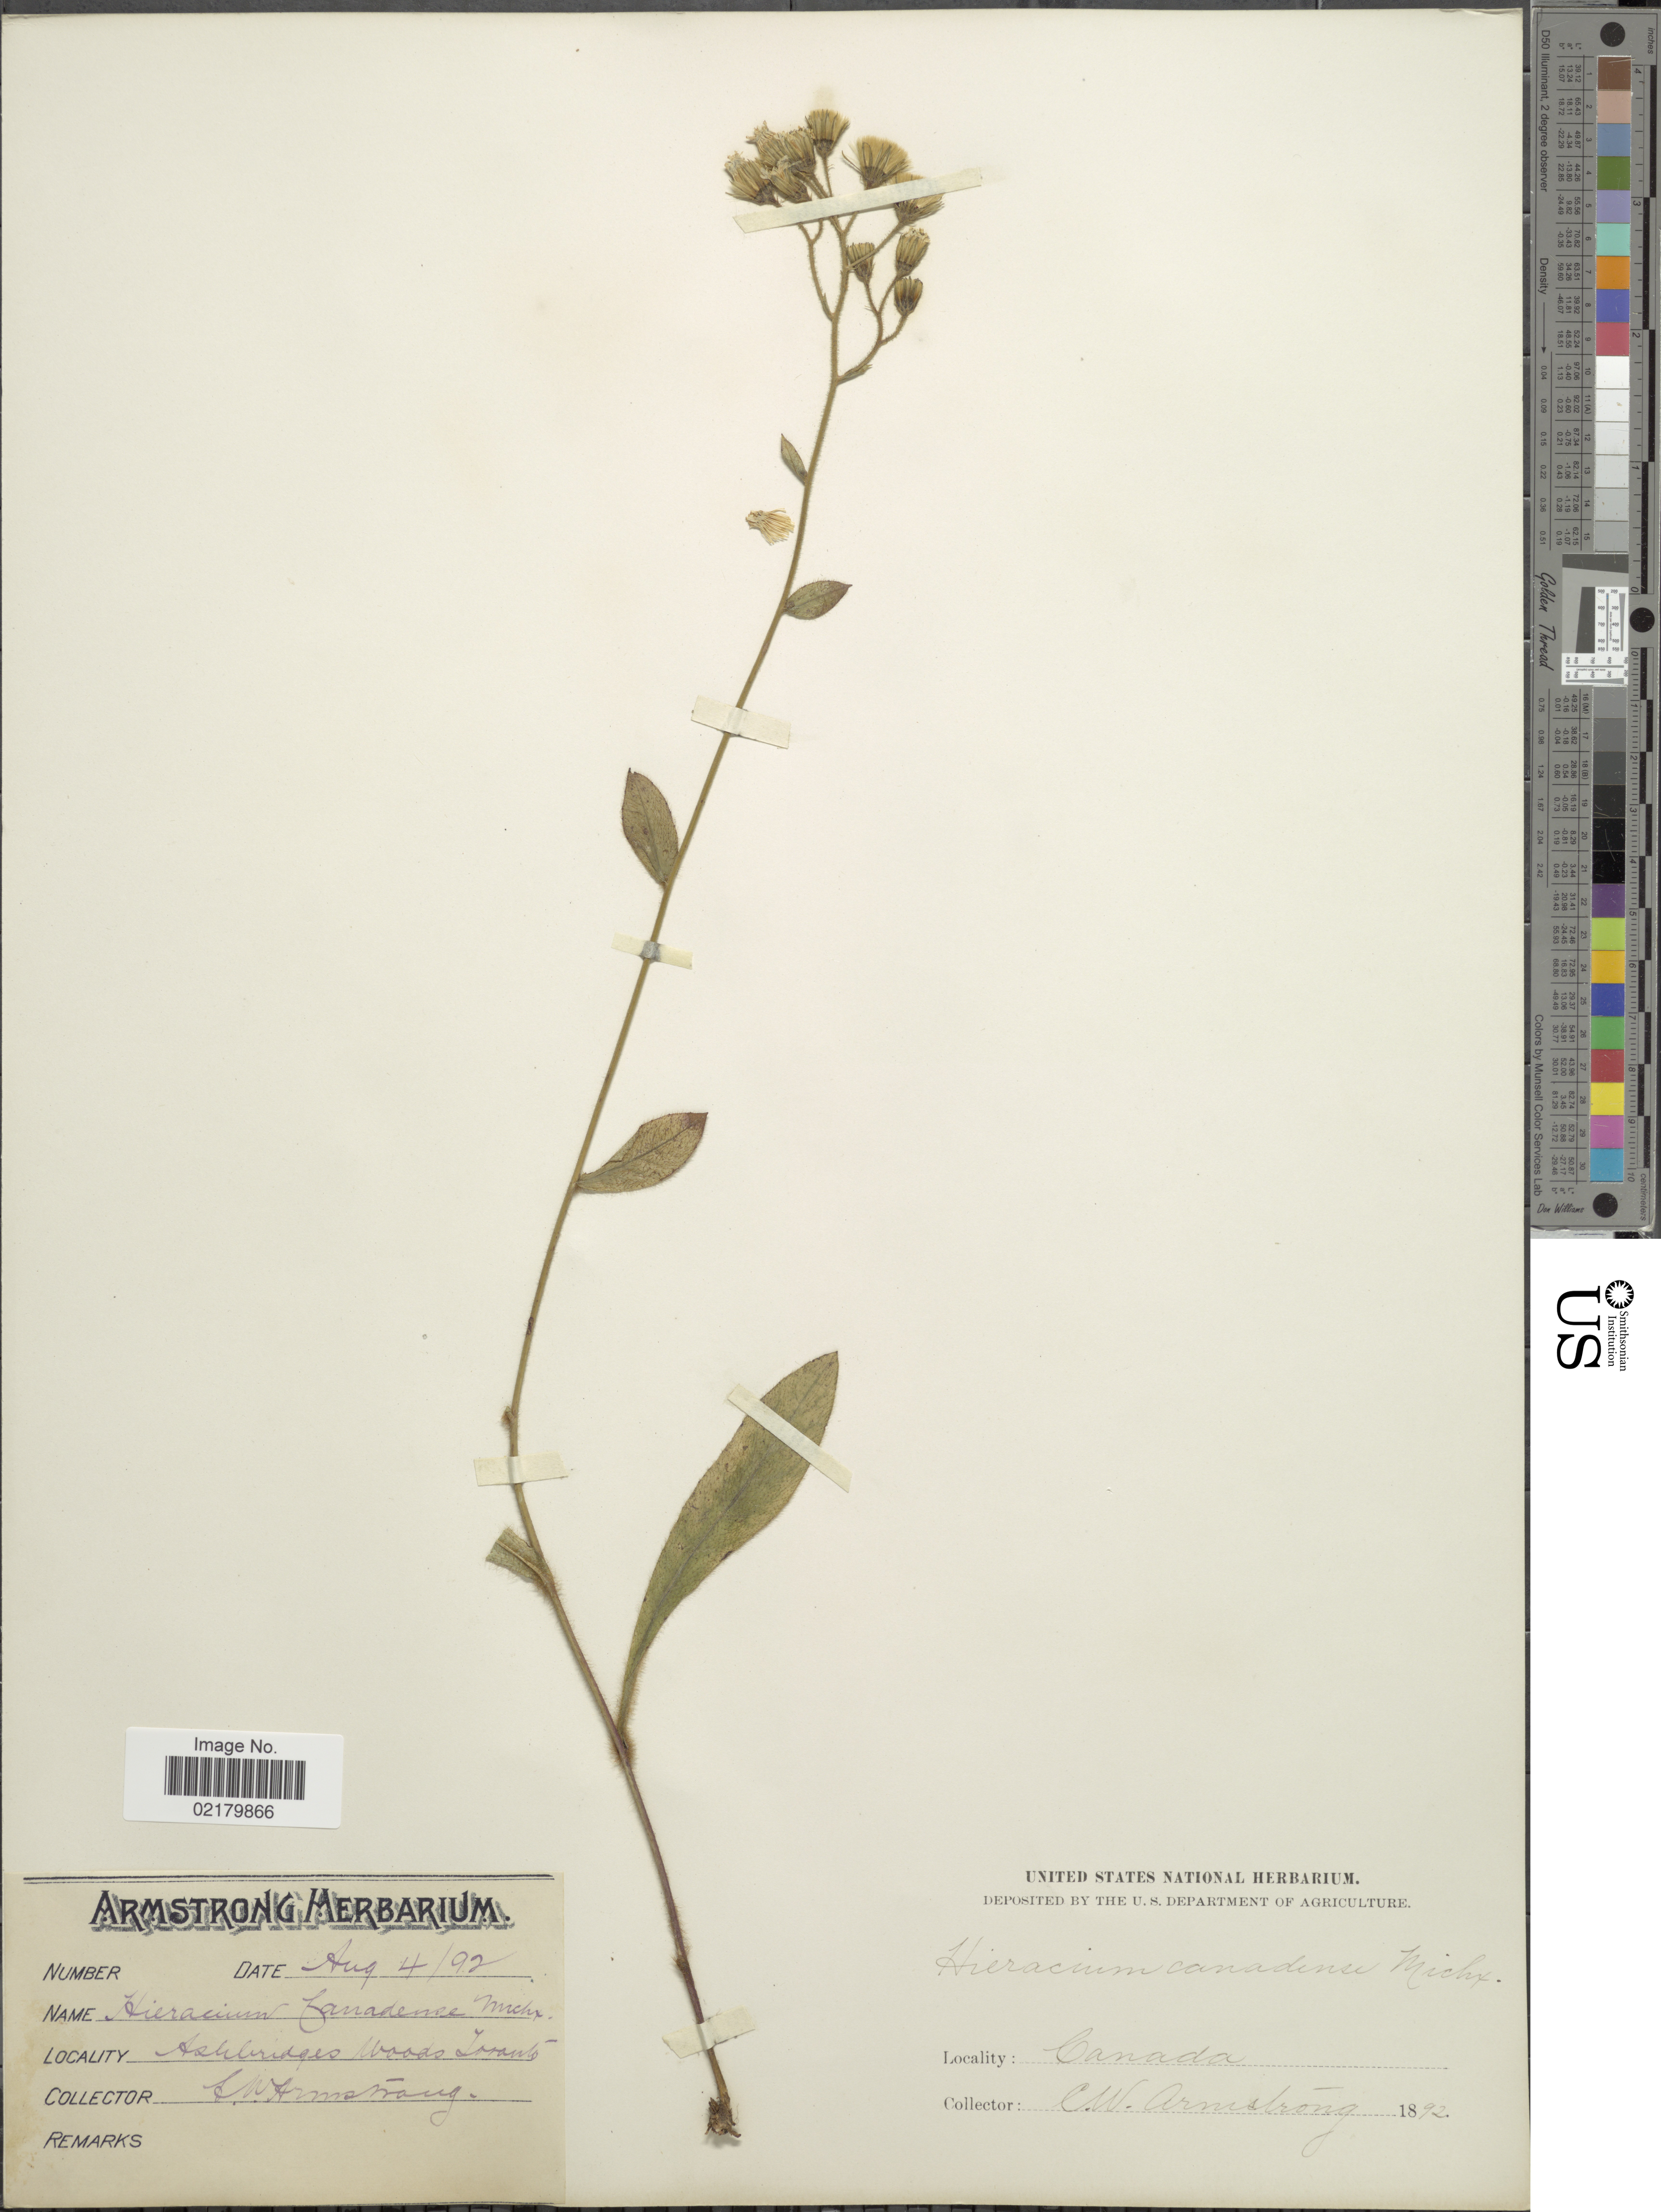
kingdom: Plantae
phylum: Tracheophyta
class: Magnoliopsida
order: Asterales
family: Asteraceae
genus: Hieracium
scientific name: Hieracium canadense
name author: Michx.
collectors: C. W. Armstrong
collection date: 1892-08-04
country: Canada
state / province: Ontario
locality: Ashbridges Woods Toronto